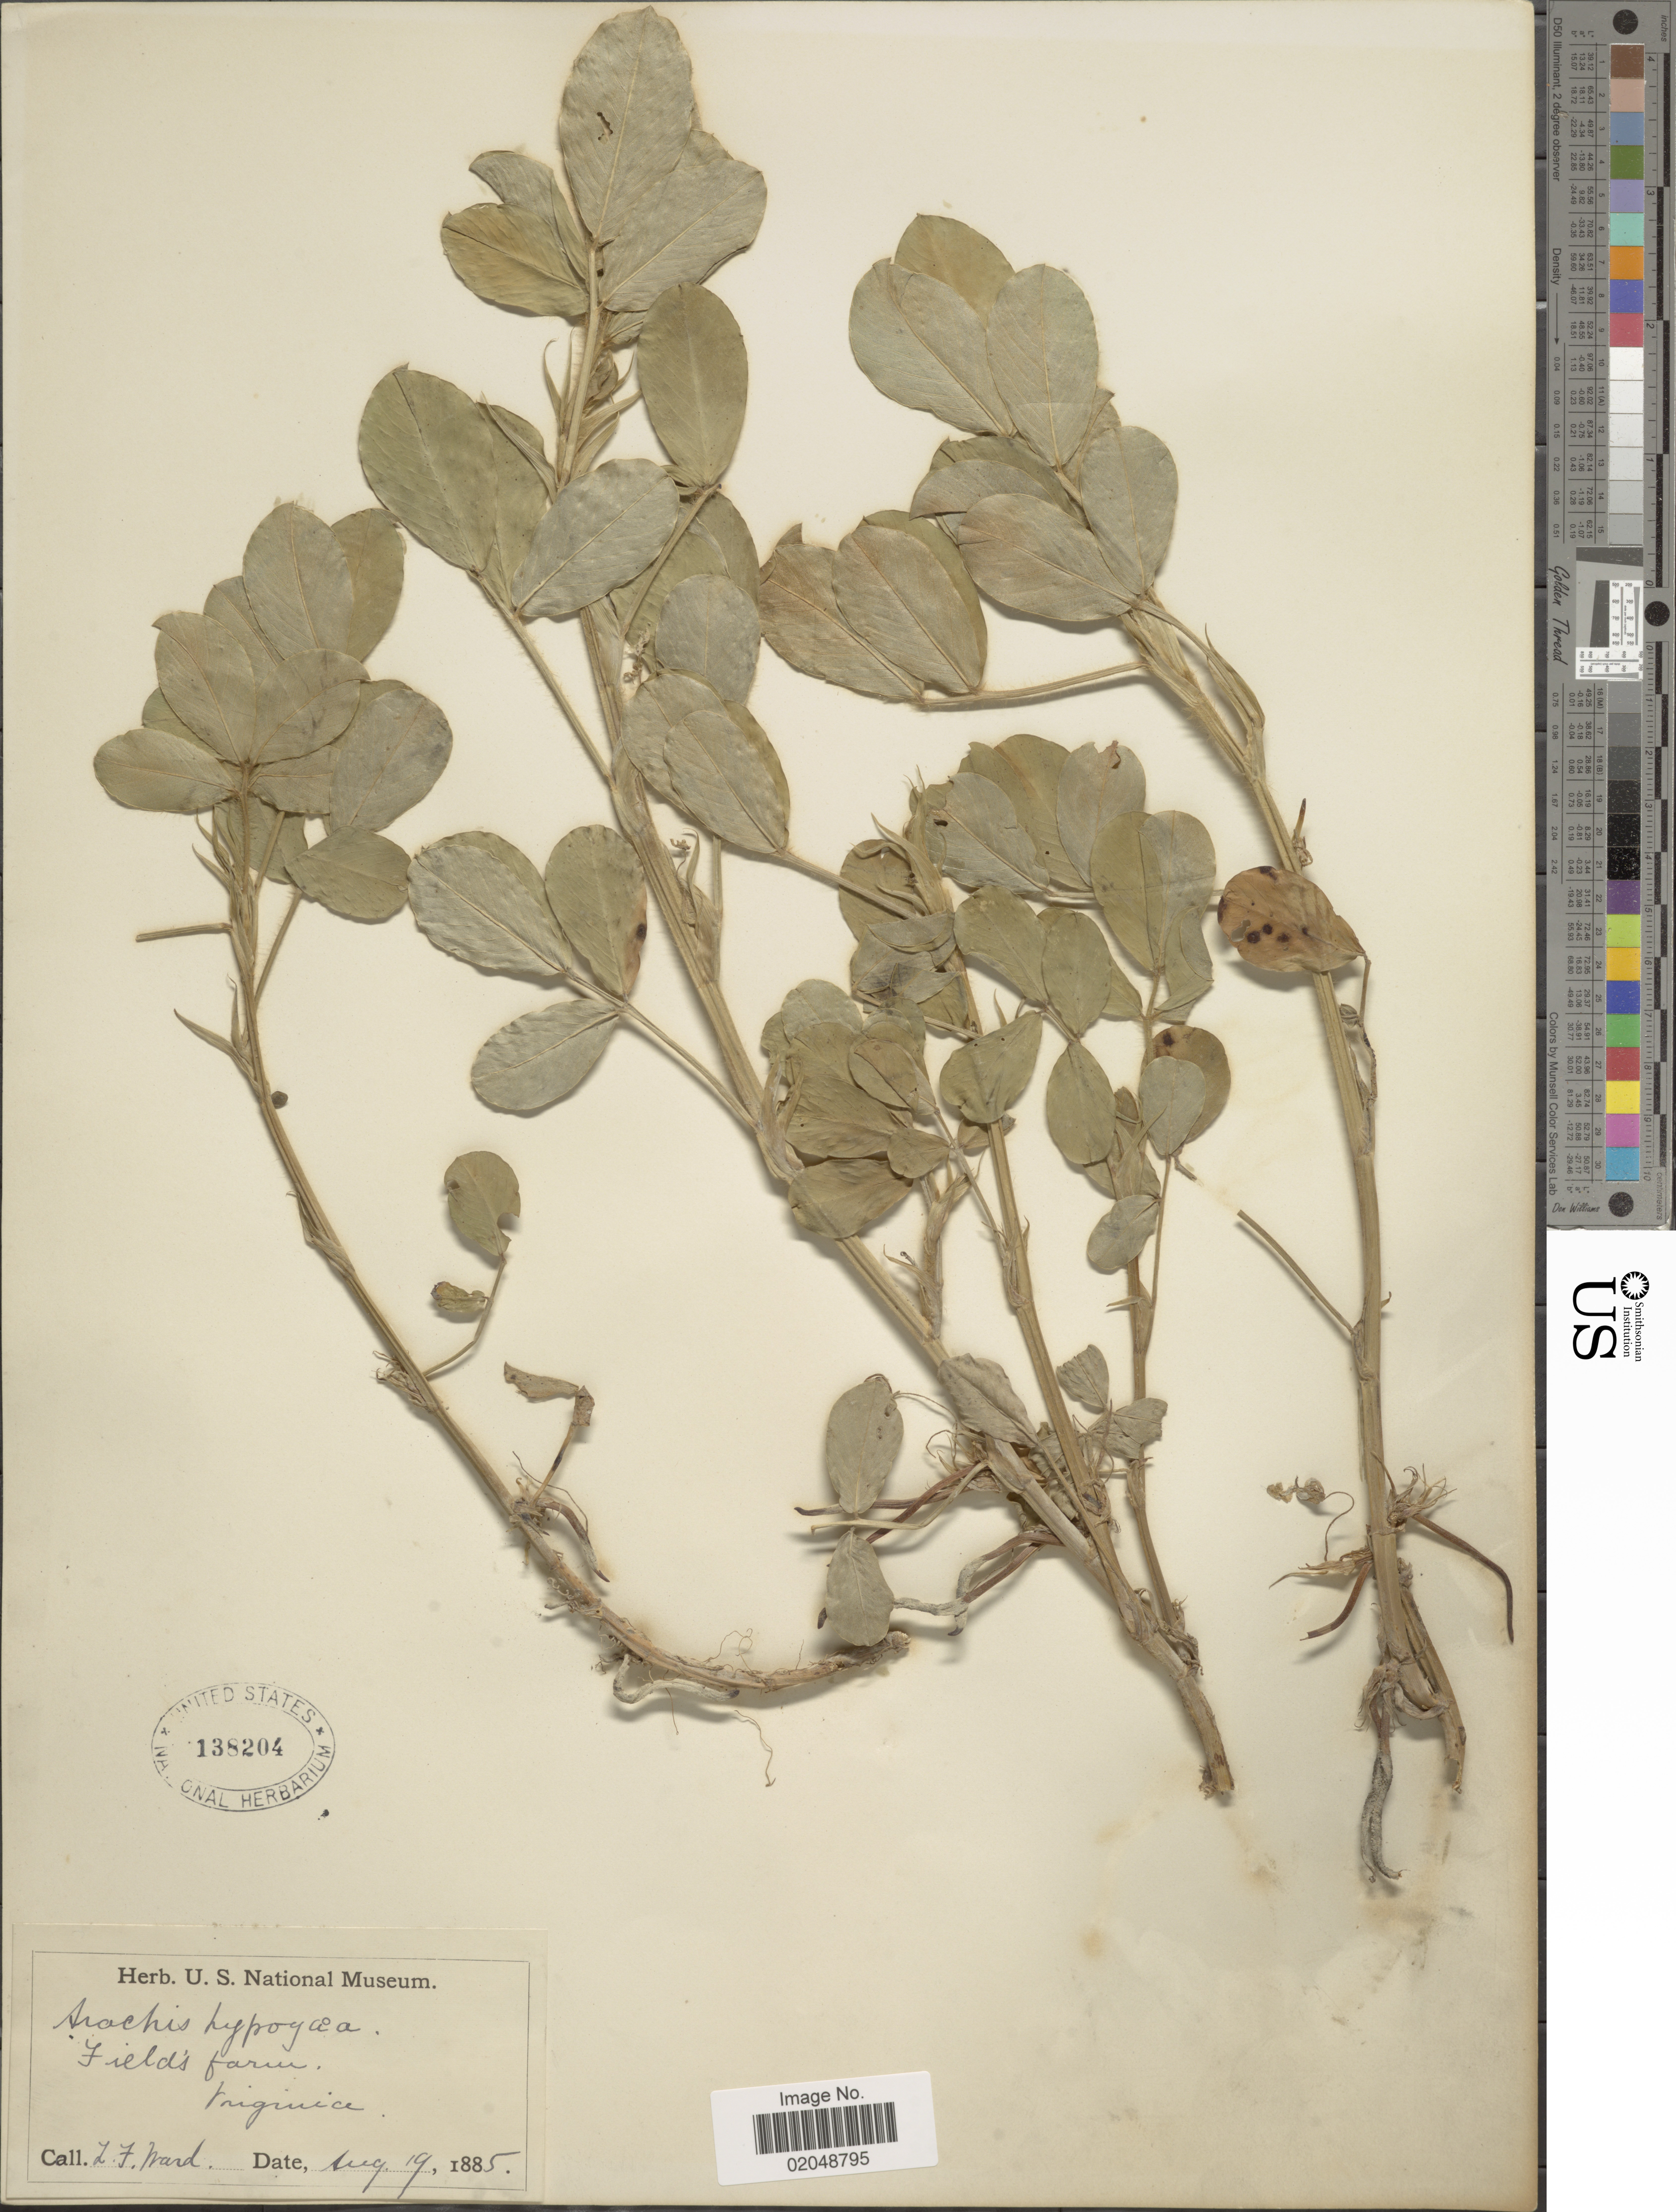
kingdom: Plantae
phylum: Tracheophyta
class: Magnoliopsida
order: Fabales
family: Fabaceae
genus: Arachis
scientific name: Arachis hypogaea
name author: L.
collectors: L. Ward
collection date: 1885-08-19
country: United States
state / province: Virginia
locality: Field's farm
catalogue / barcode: US 138204